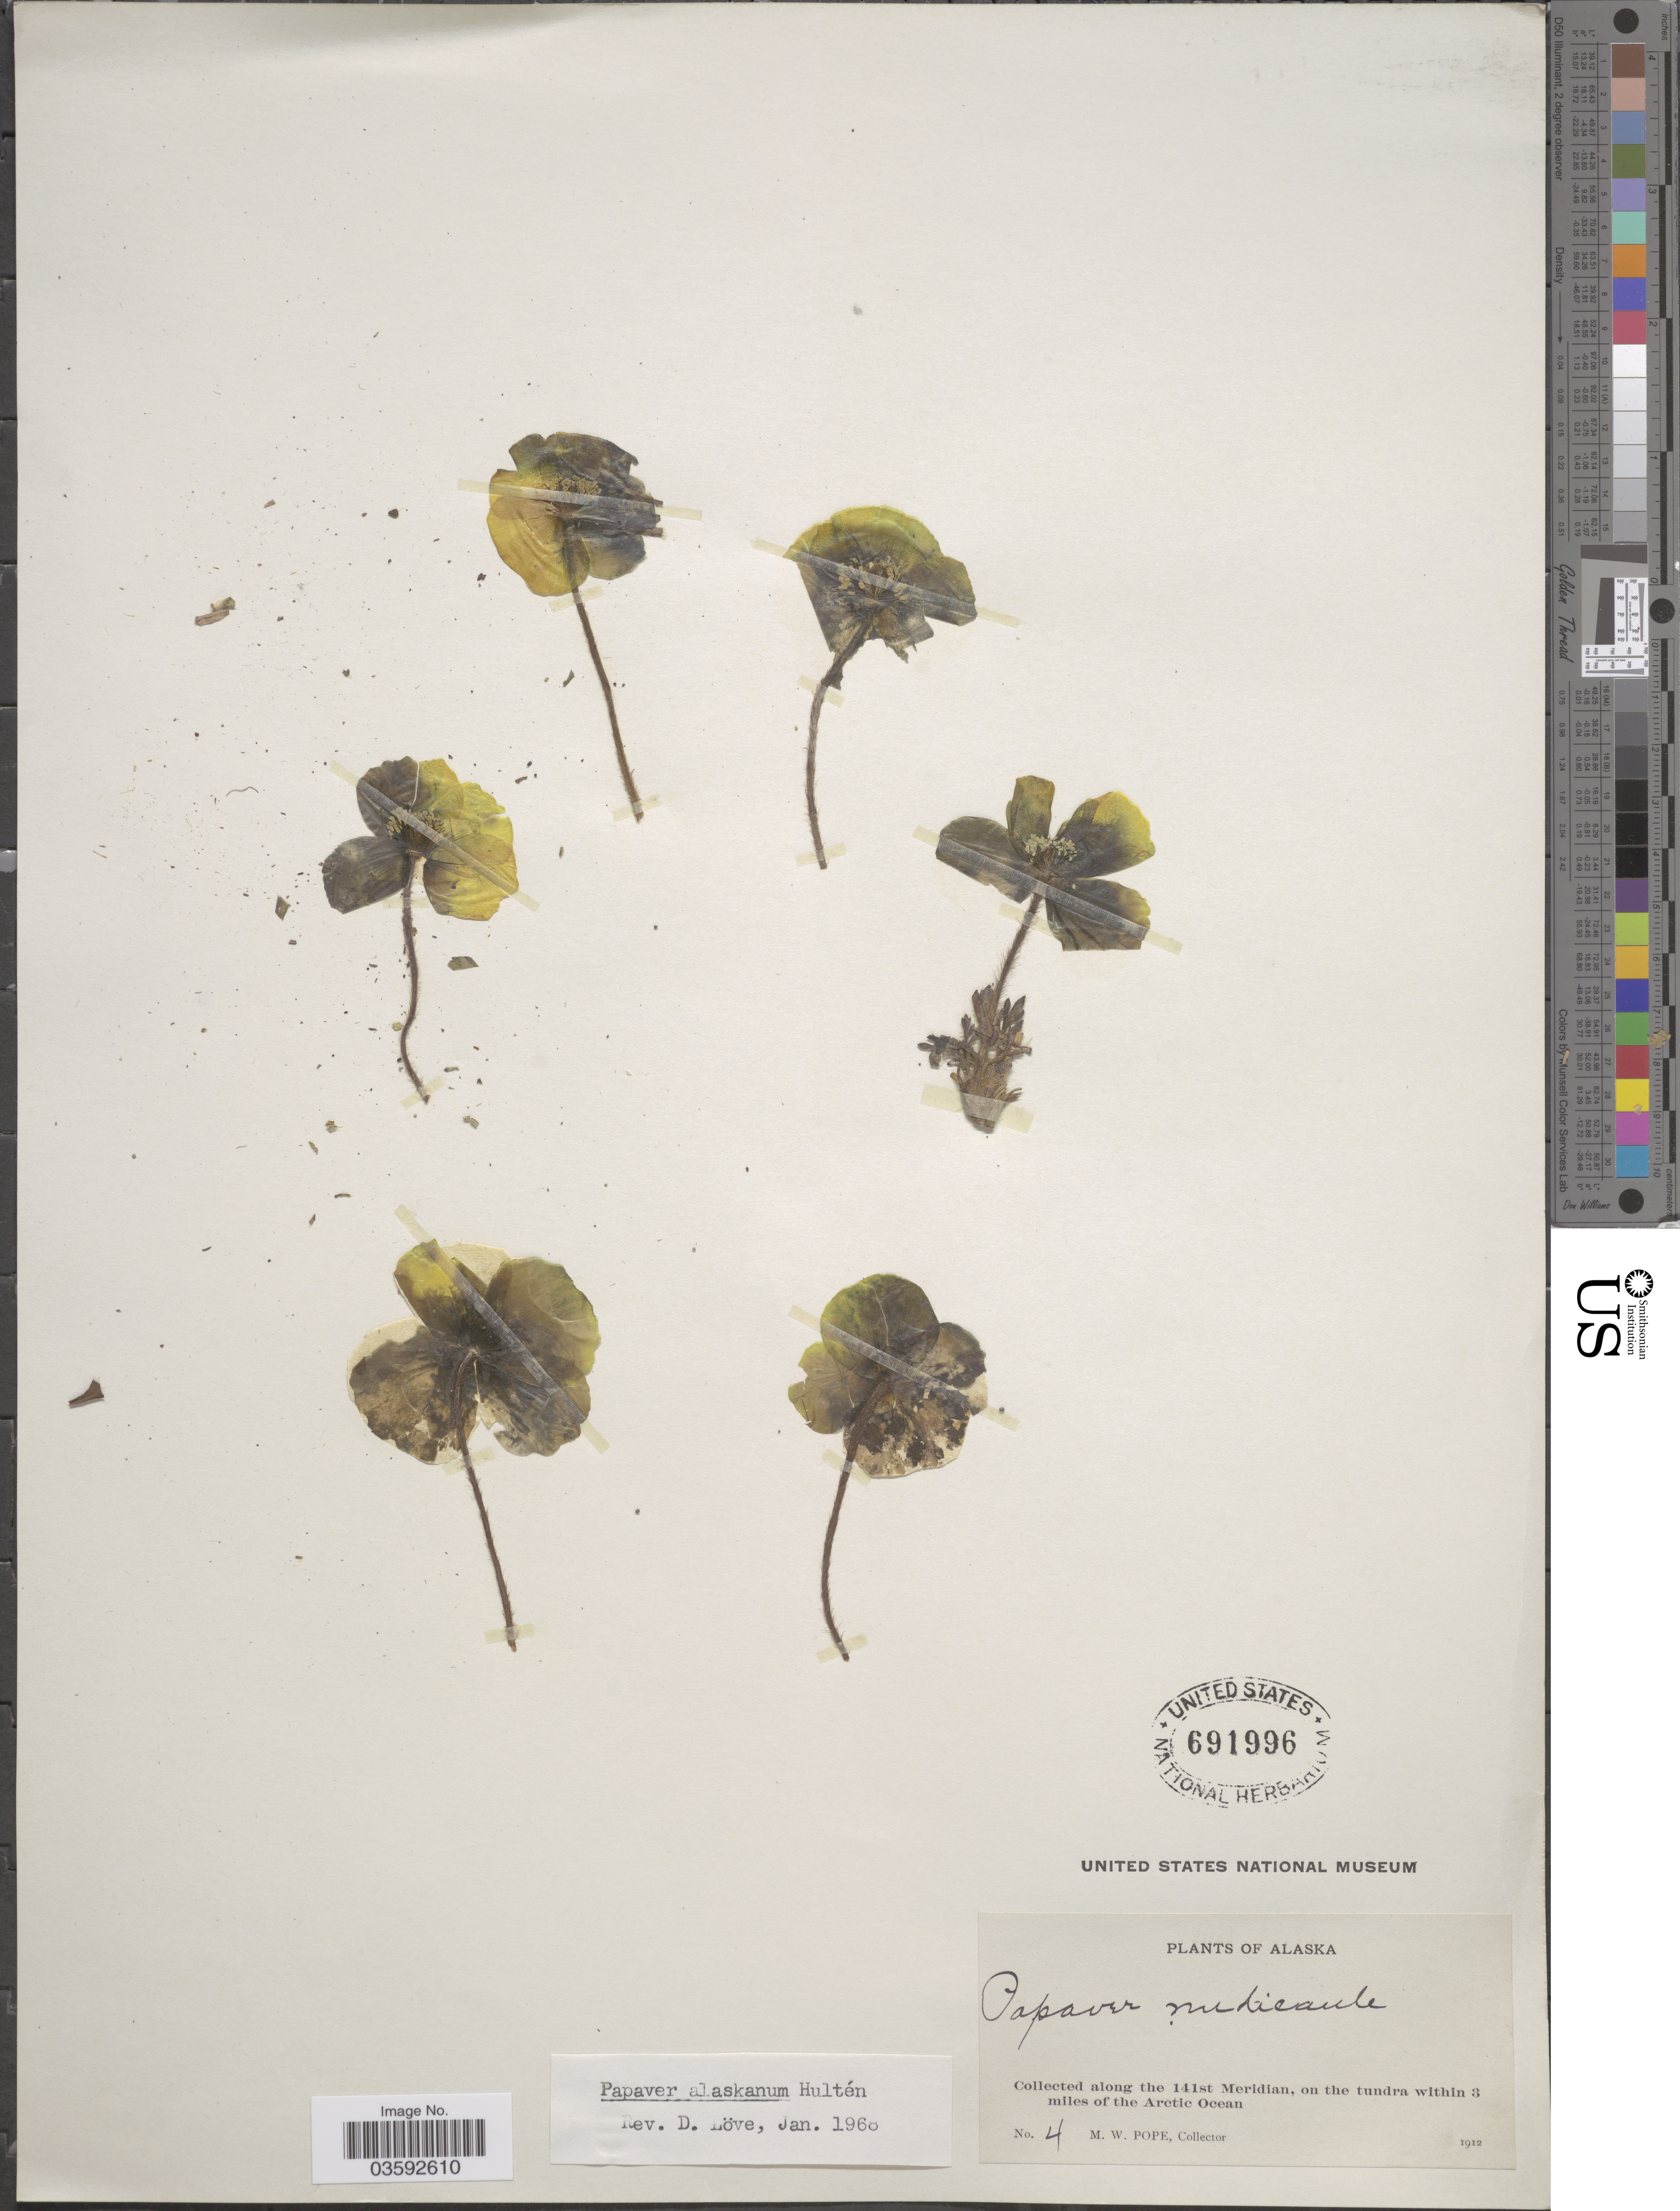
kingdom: Plantae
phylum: Tracheophyta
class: Magnoliopsida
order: Ranunculales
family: Papaveraceae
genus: Papaver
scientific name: Papaver alaskanum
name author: Hultén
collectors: M. Pope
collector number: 4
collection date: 1912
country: United States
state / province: Alaska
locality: Along the 141st Meridian, on the tundra within 3 miles of the Arctic Ocean.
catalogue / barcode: US 691996